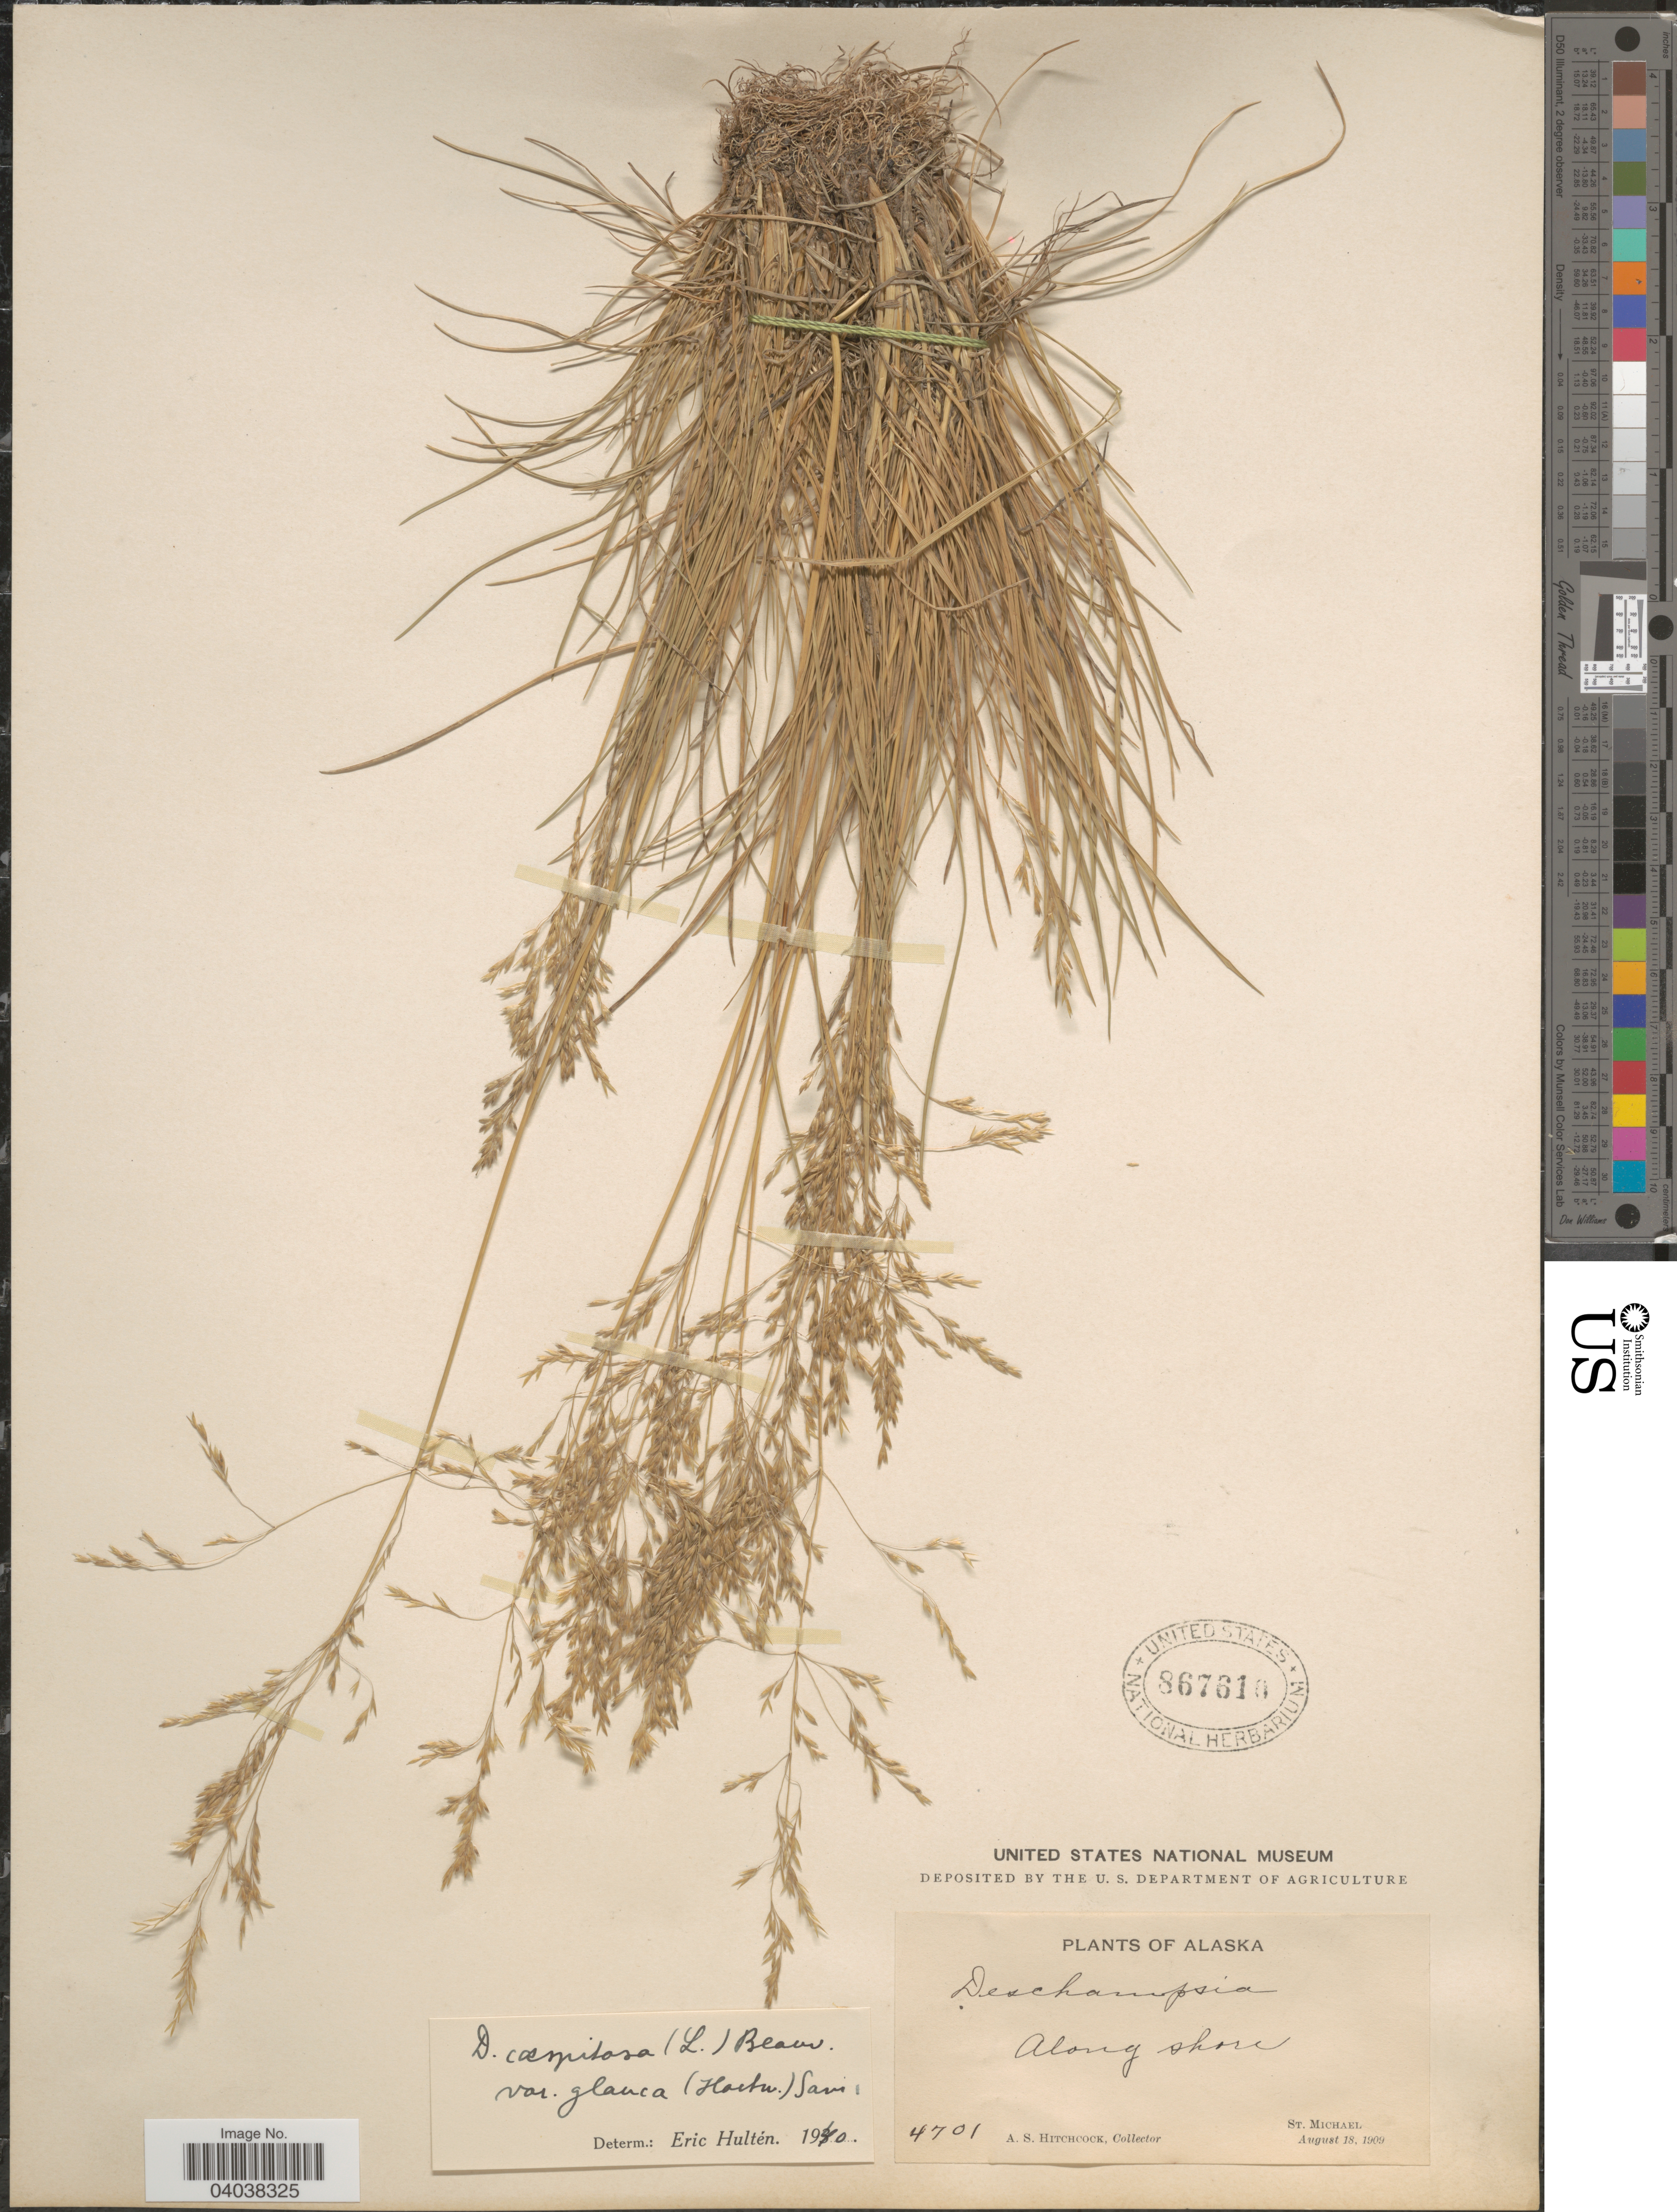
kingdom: Plantae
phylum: Tracheophyta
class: Liliopsida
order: Poales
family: Poaceae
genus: Deschampsia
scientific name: Deschampsia cespitosa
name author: (L.) P. Beauv.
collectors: A. S. Hitchcock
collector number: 4701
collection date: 1909-08-18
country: United States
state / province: Alaska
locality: Along shore. St. Michael.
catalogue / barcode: US 867610